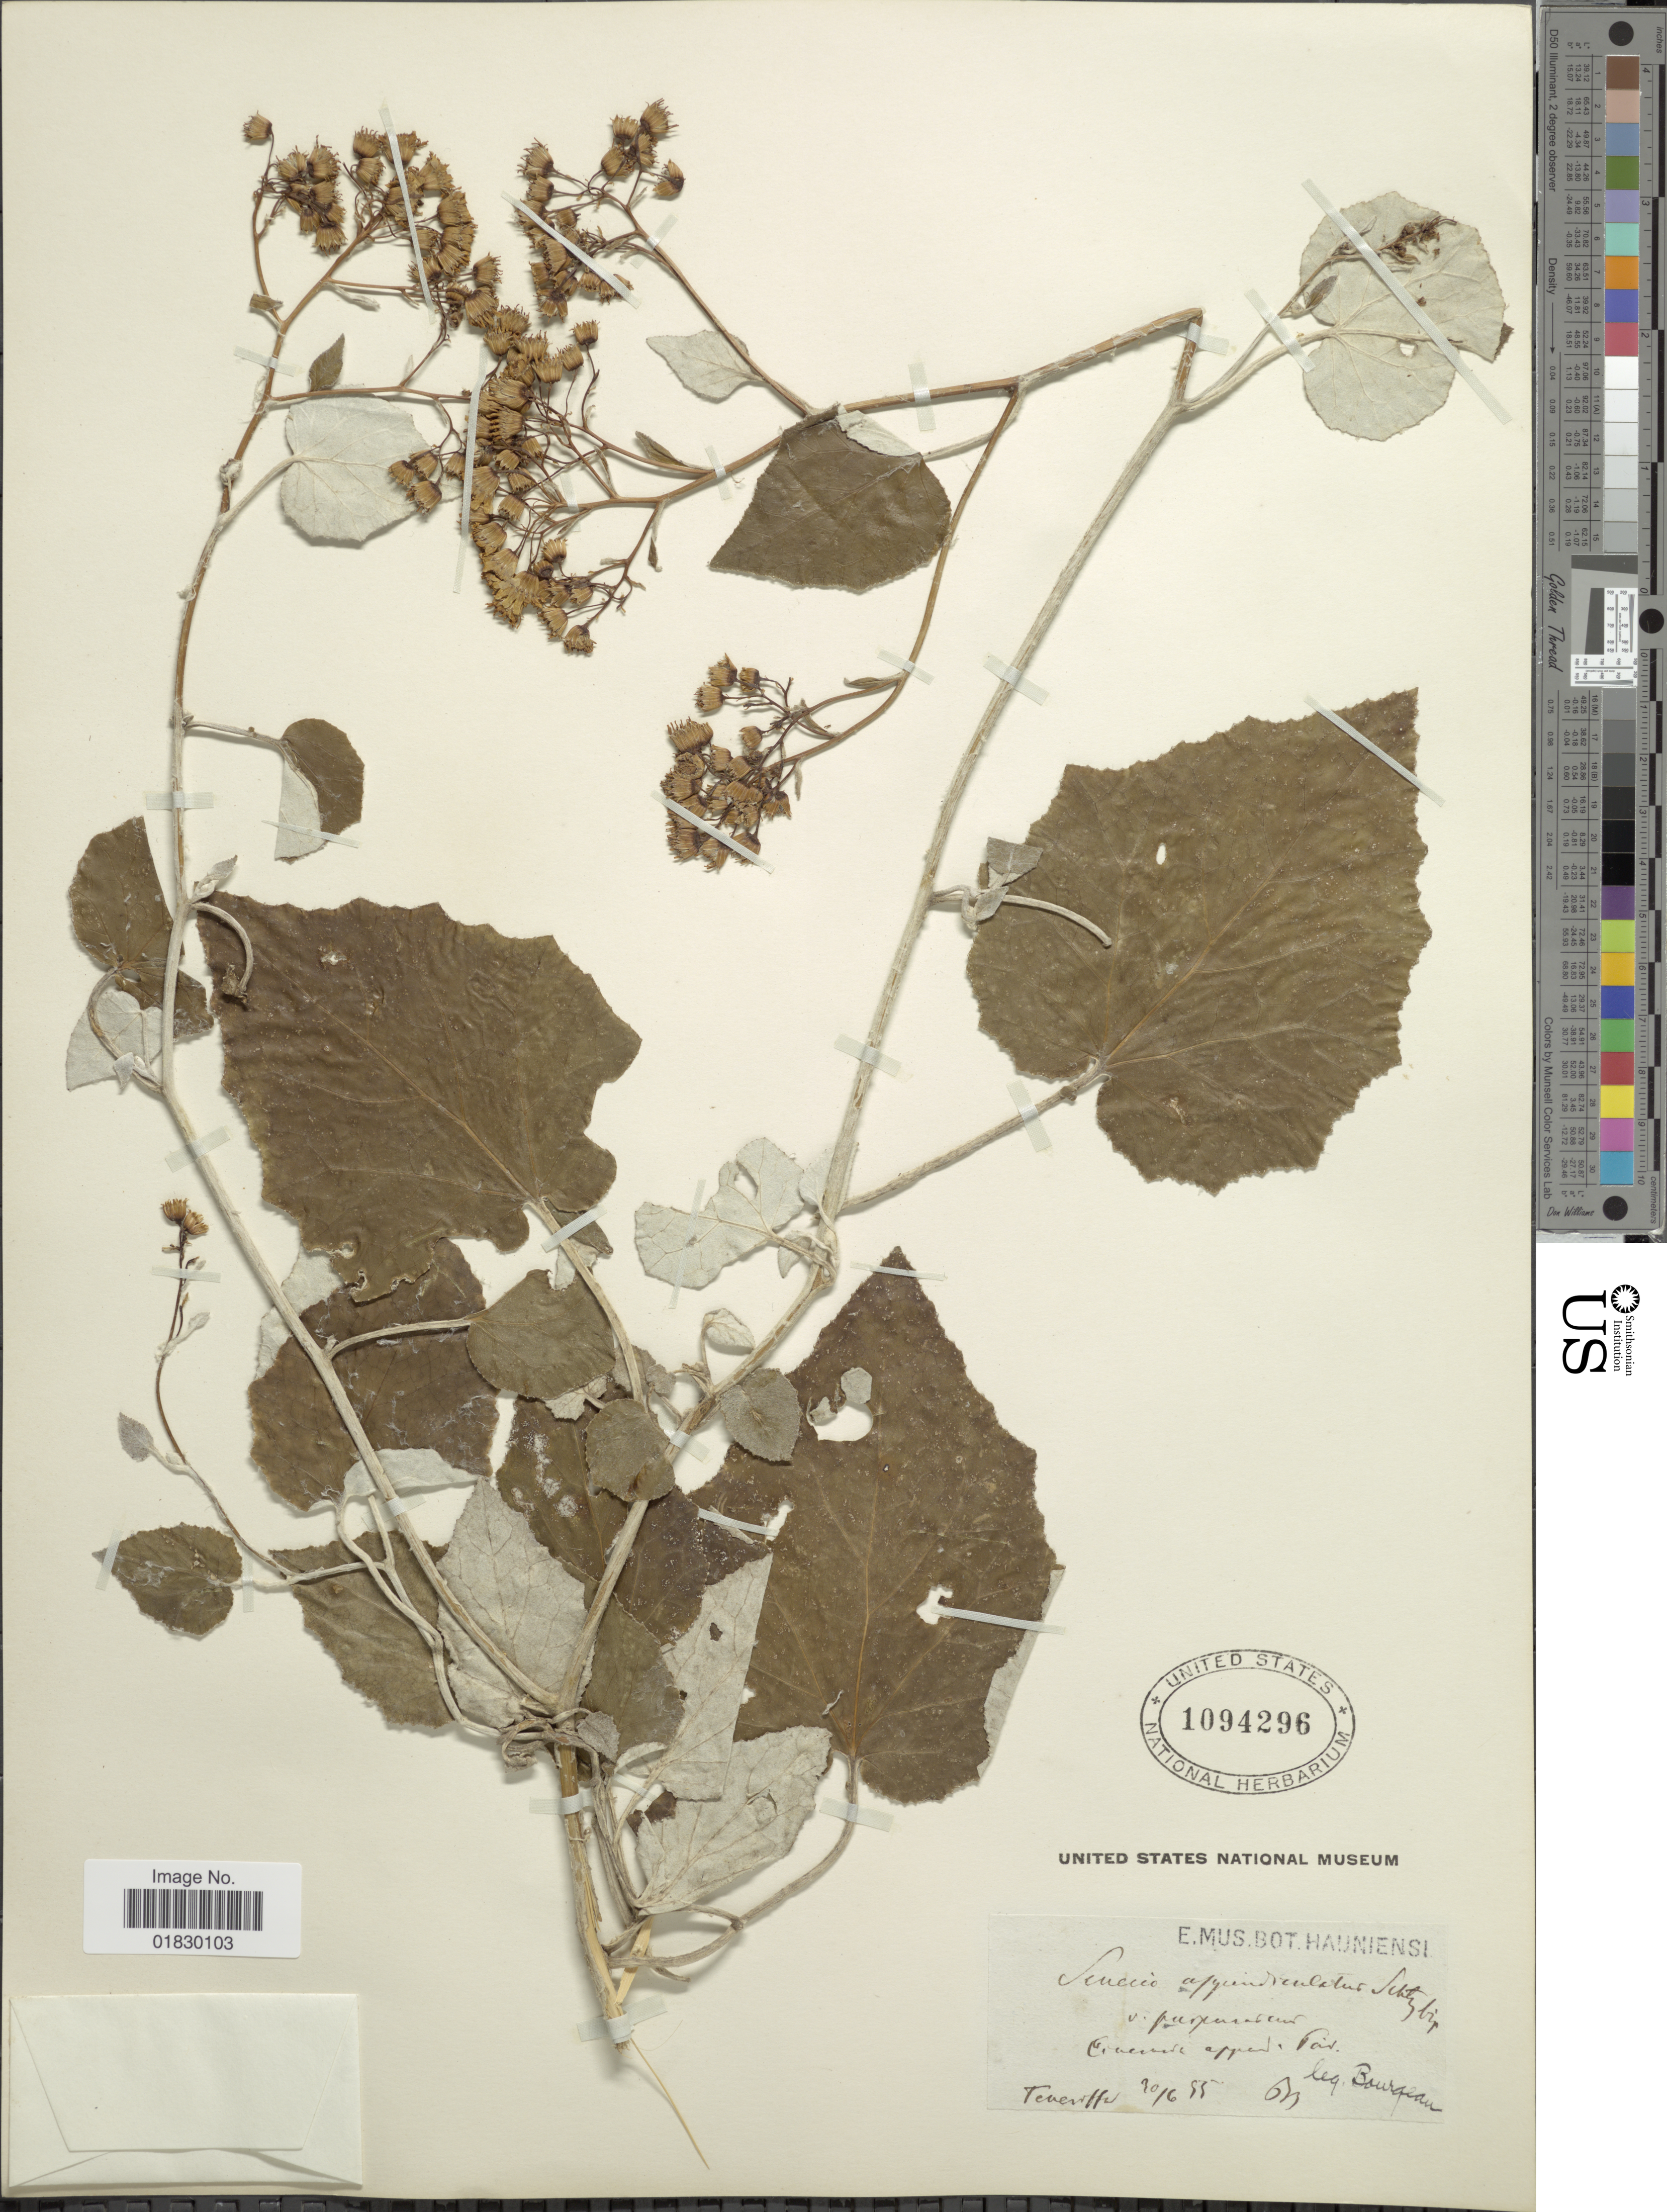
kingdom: Plantae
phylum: Tracheophyta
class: Magnoliopsida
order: Asterales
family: Asteraceae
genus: Pericallis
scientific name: Pericallis appendiculata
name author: (L. f.) B. Nord.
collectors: -. Bourgeau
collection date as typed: Transcribed d/m/y: 30/6/95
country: Spain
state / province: Canarias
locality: Tenerife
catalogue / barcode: US 1094296